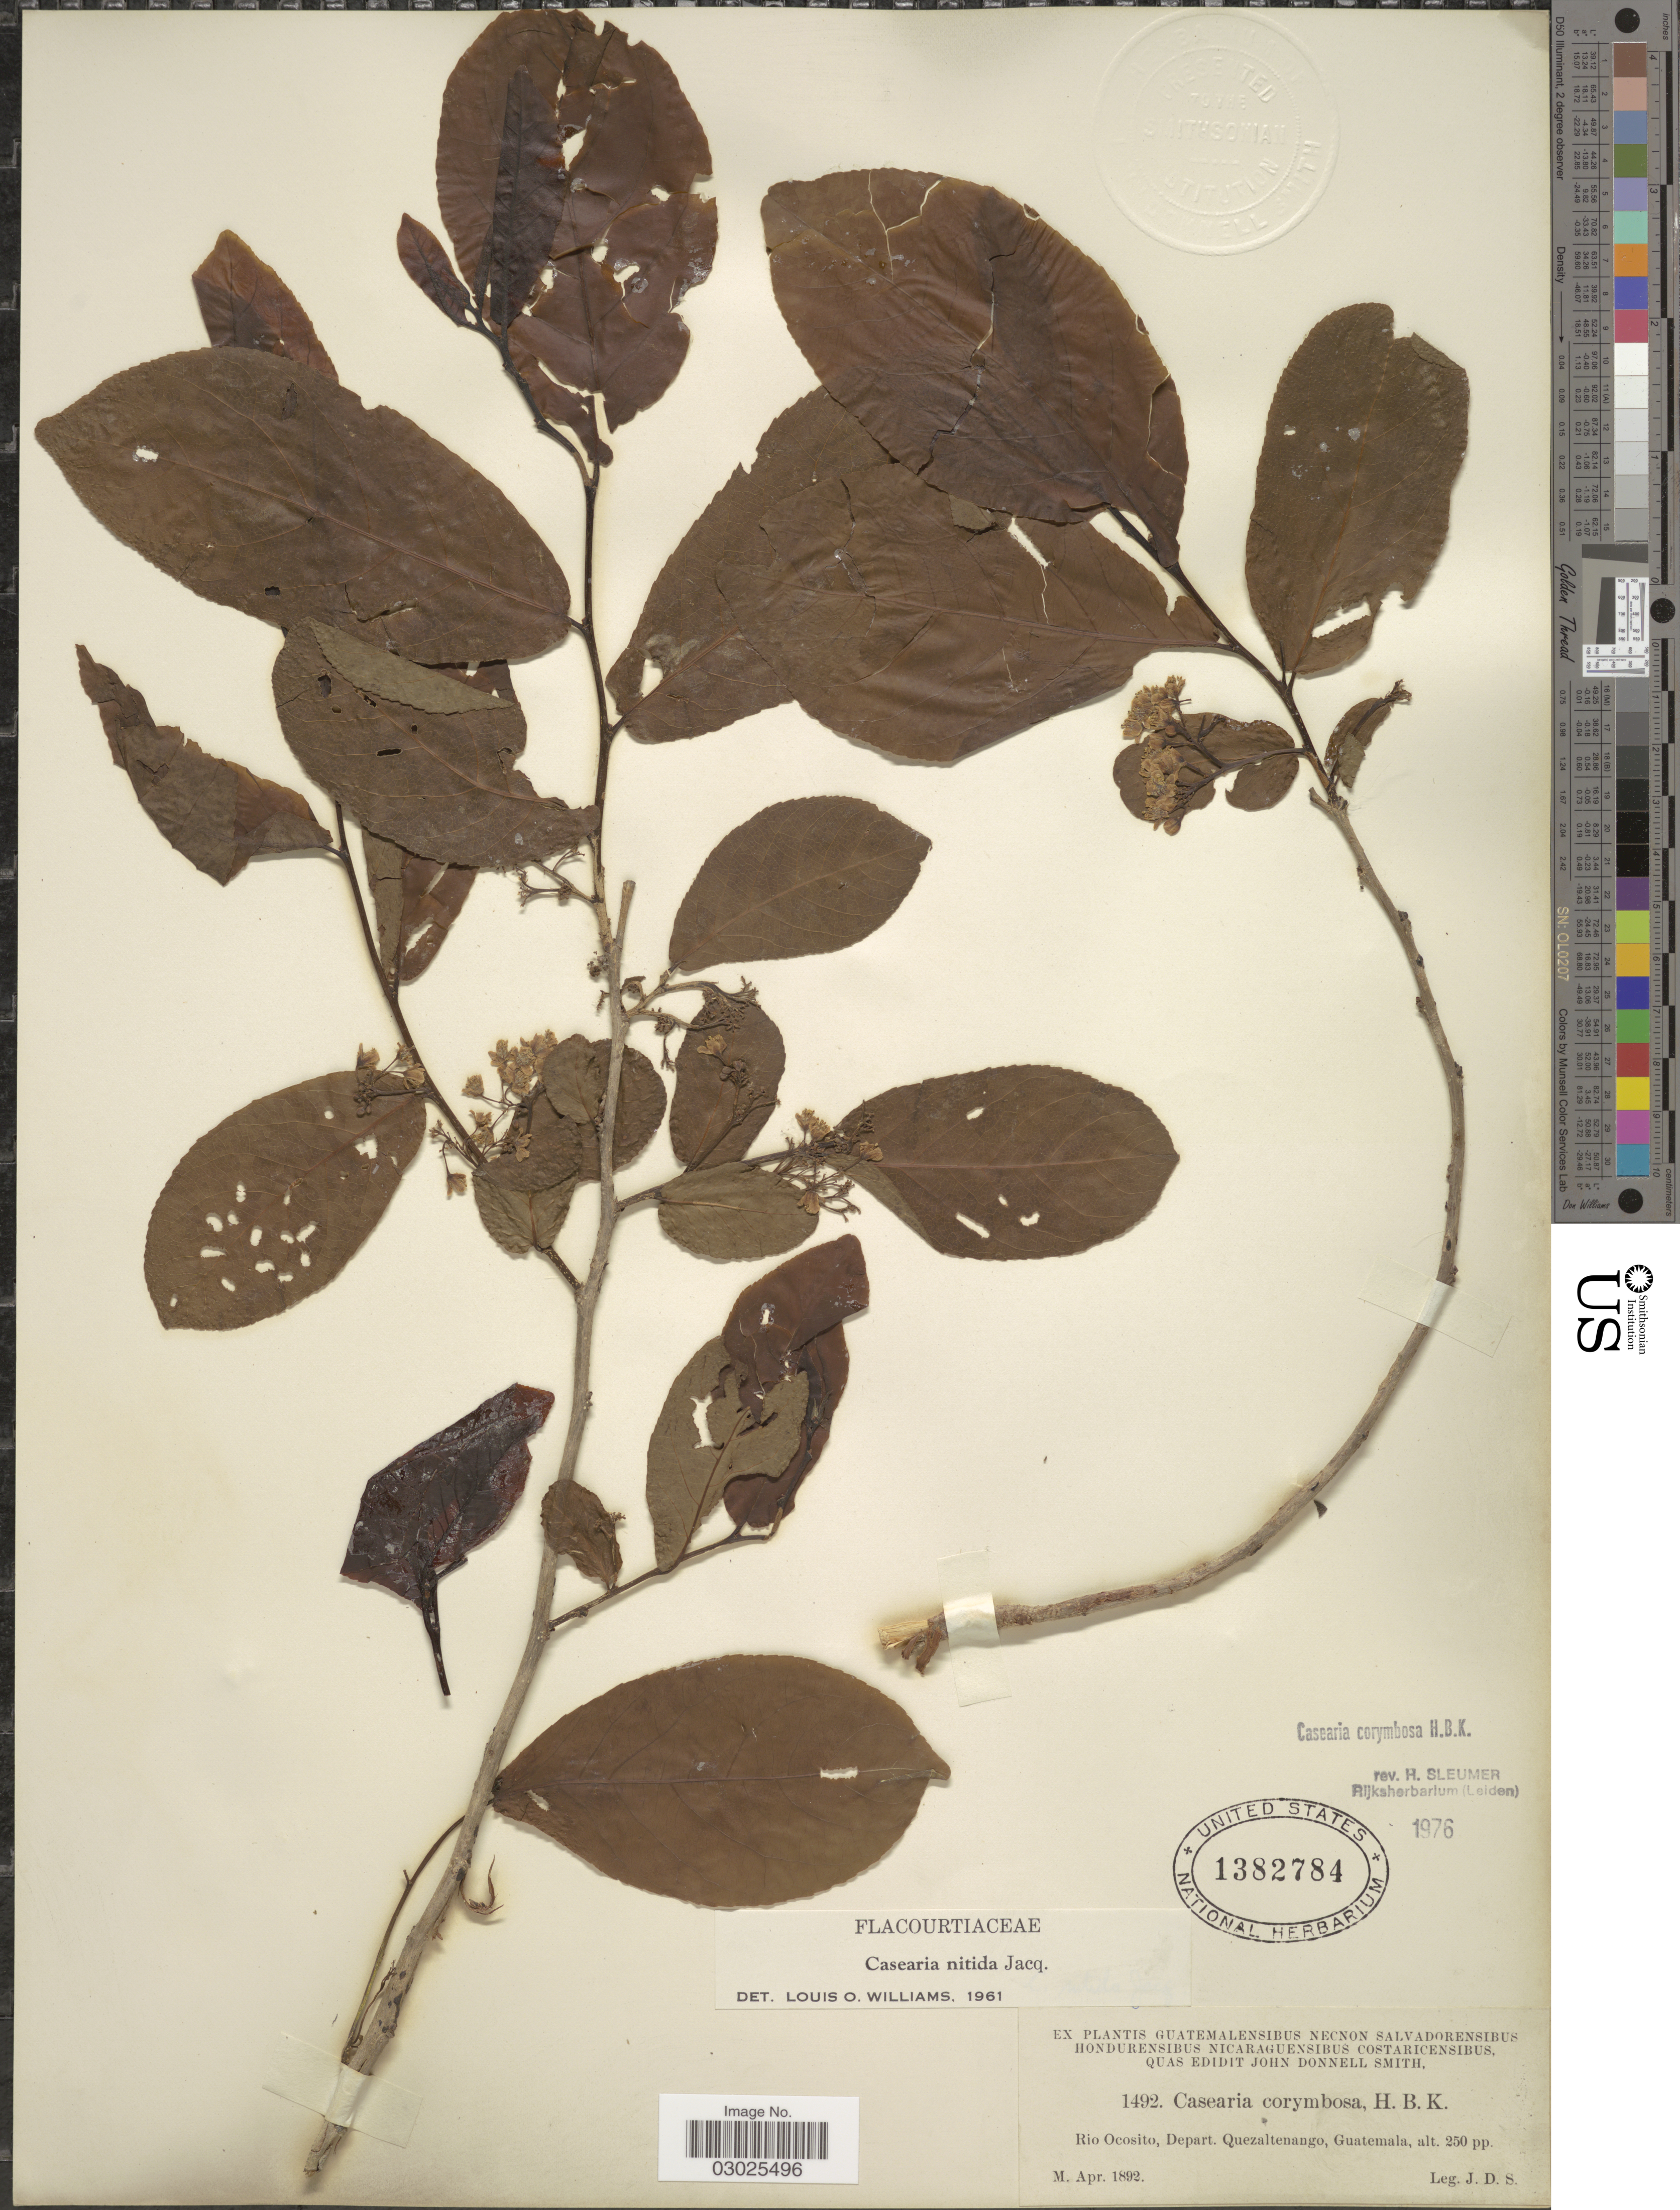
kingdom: Plantae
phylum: Tracheophyta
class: Magnoliopsida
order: Malpighiales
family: Salicaceae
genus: Casearia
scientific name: Casearia corymbosa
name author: Kunth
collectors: J. Donnell Smith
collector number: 1492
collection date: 1892-04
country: Guatemala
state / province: Quetzaltenango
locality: Rio Ocosito, Depart. Quezaltenango.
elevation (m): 76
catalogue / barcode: US 1382784